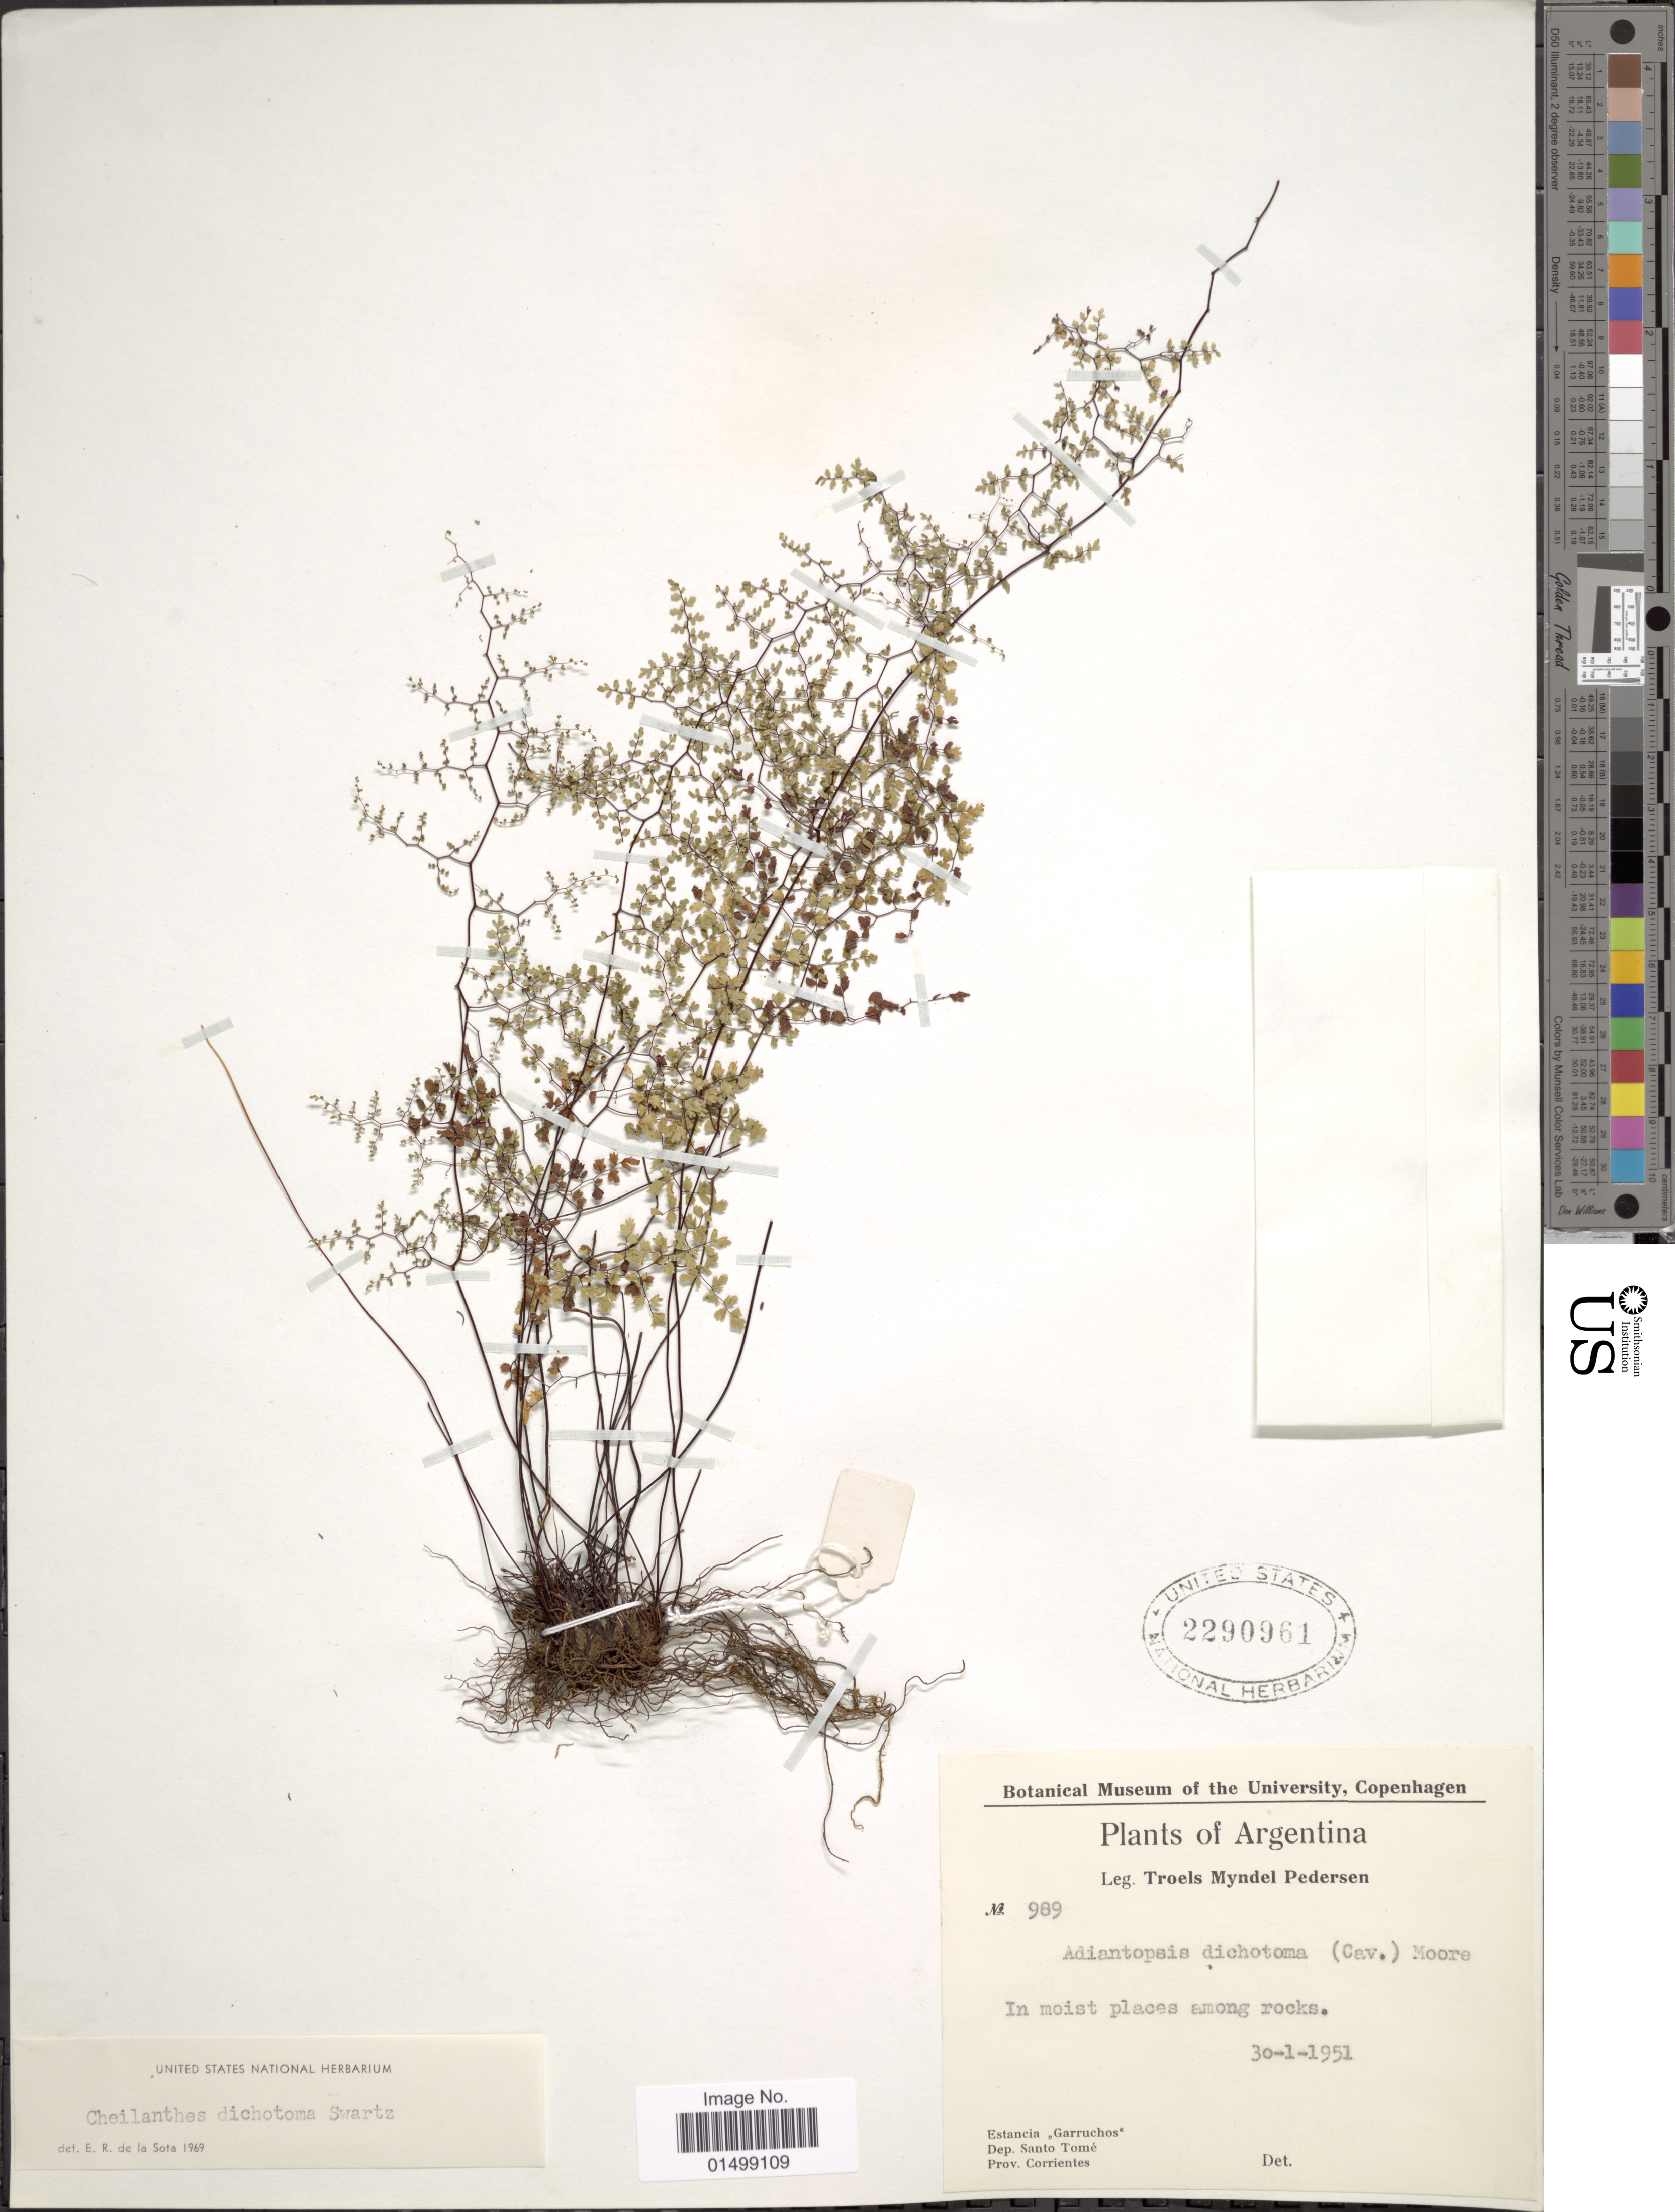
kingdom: Plantae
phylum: Tracheophyta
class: Polypodiopsida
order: Polypodiales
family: Pteridaceae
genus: Cheilanthes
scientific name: Cheilanthes dichotoma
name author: (Cav.) Sw.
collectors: T. Pederson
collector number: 989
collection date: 1951-01-30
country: Argentina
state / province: Corrientes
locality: Estancia "Garruchos"Dep. Santo Tome.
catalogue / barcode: US 2290961